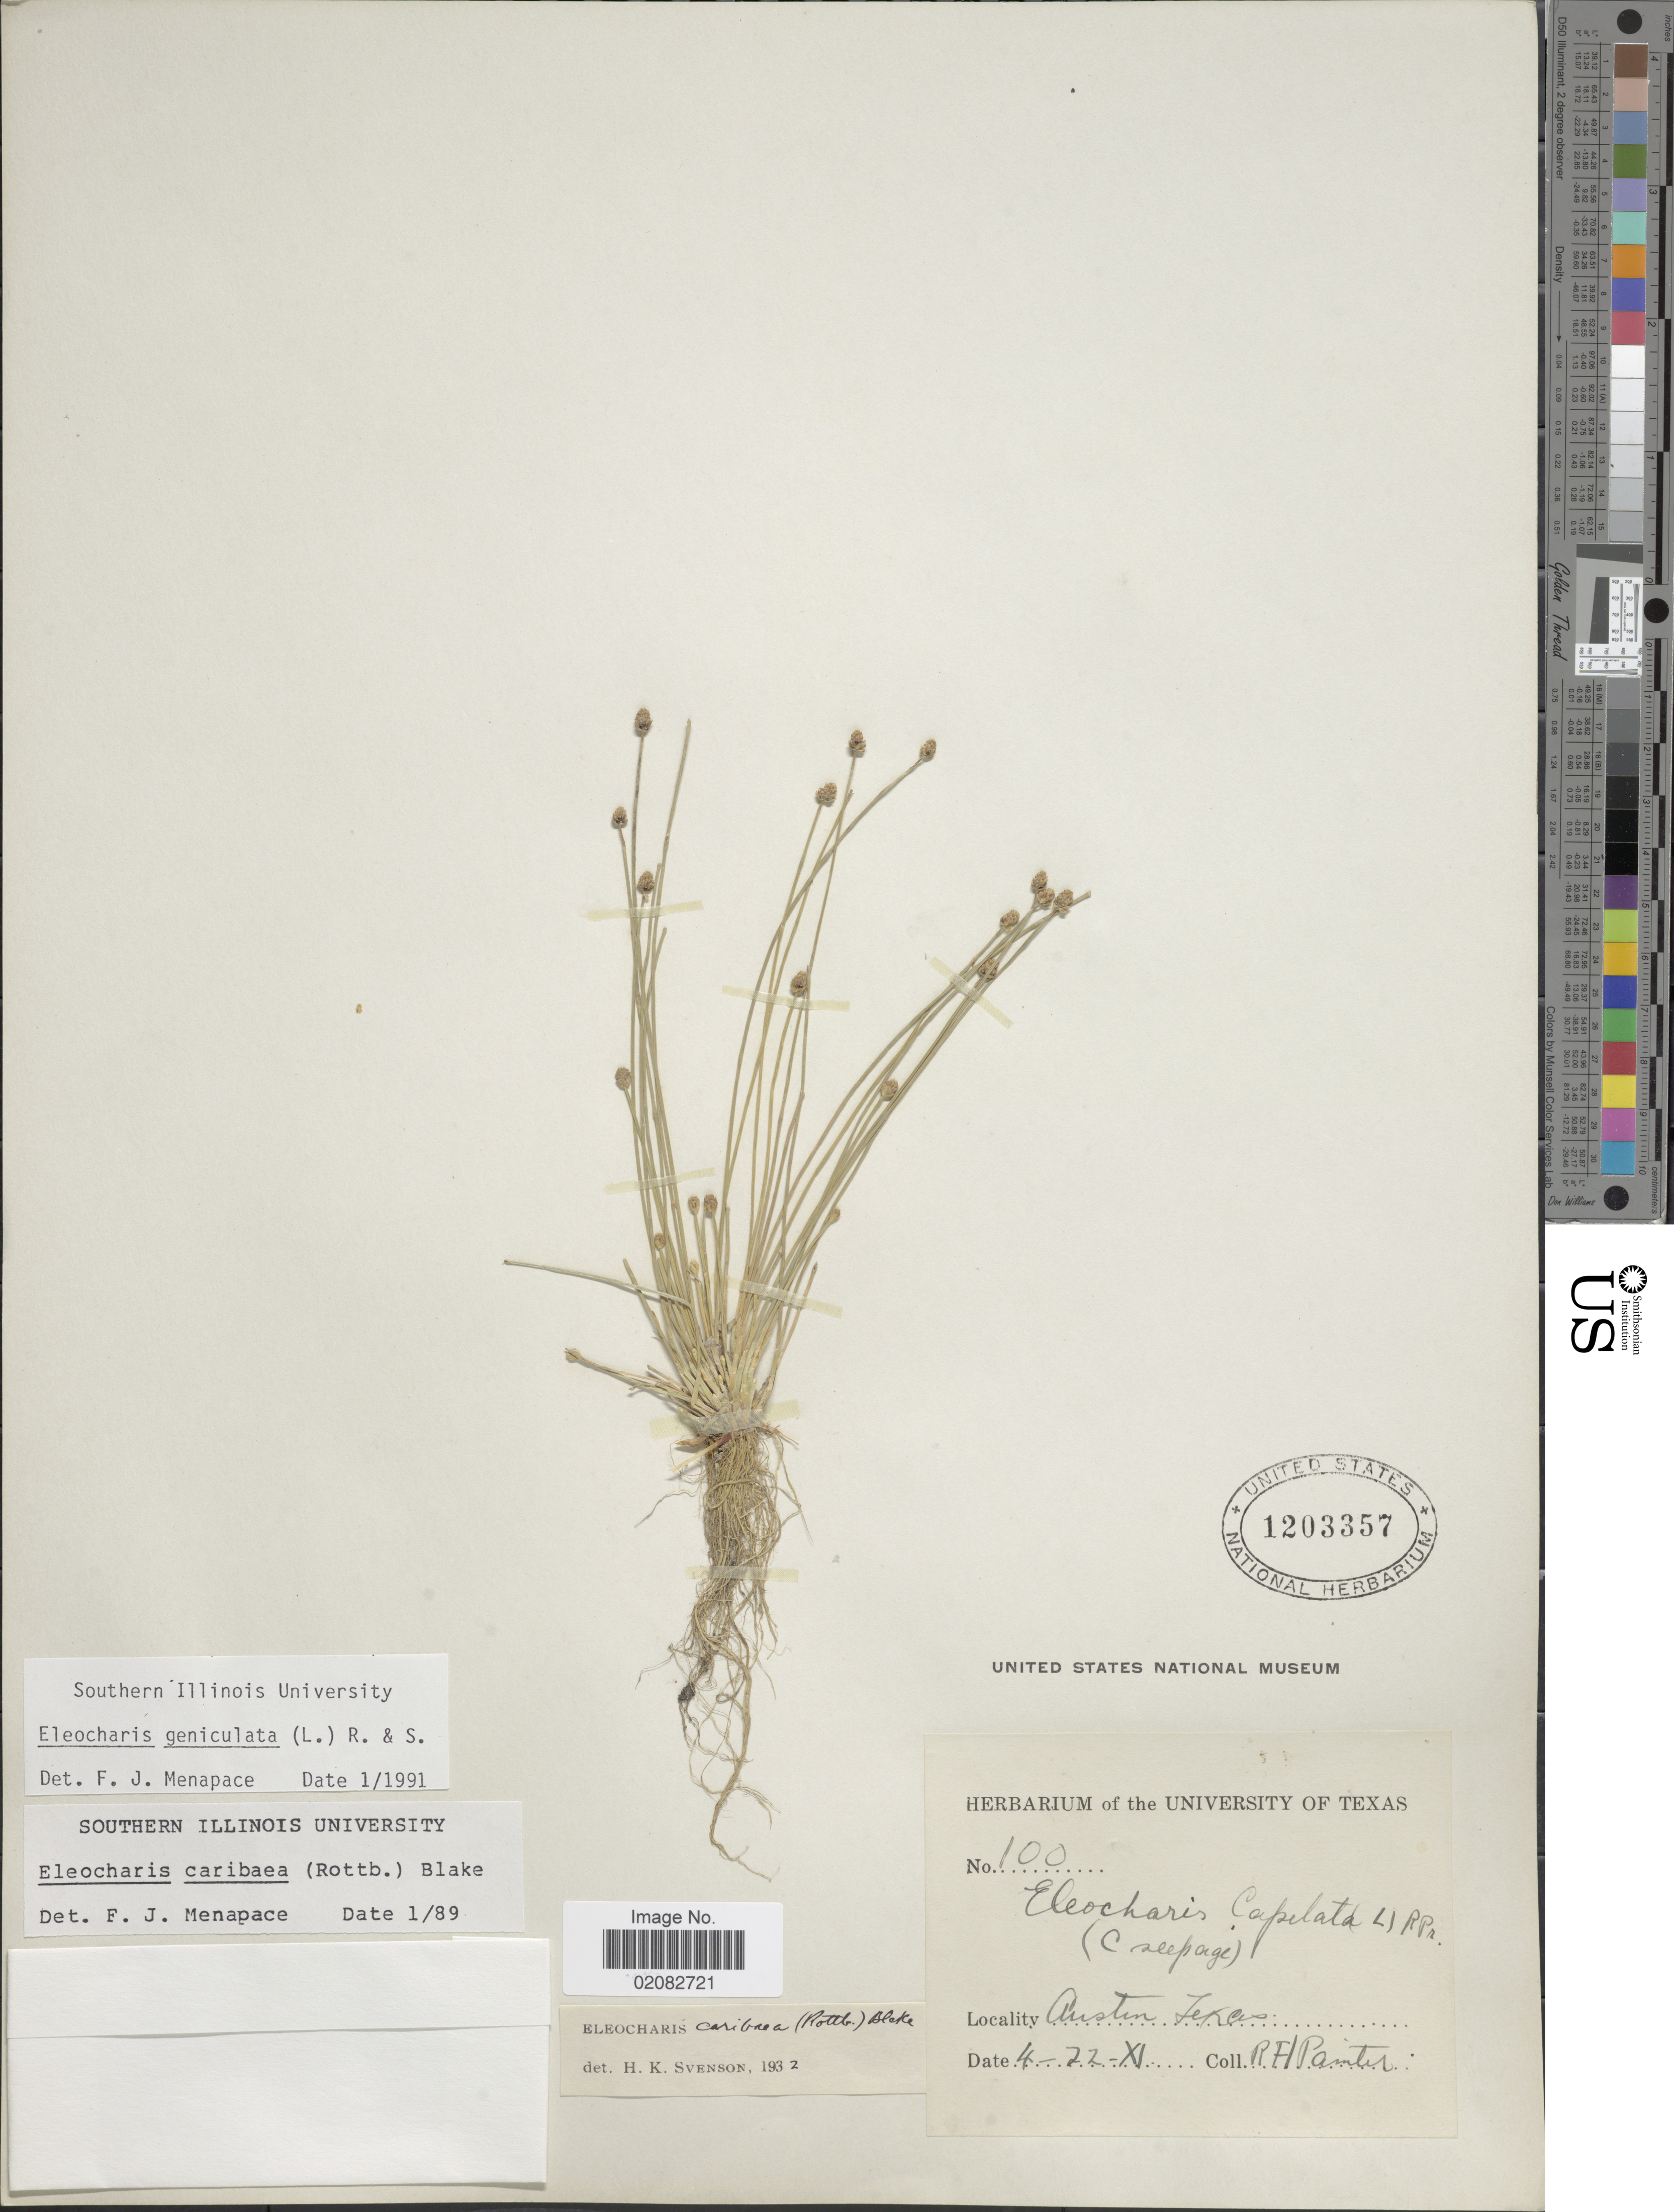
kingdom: Plantae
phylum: Tracheophyta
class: Liliopsida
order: Poales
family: Cyperaceae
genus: Eleocharis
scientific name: Eleocharis geniculata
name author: (L.) Roem. & Schult.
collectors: Painter, R. H.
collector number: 100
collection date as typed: Transcribed d/m/y: 22/11/4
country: United States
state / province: Texas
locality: Austin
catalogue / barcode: US 1203357